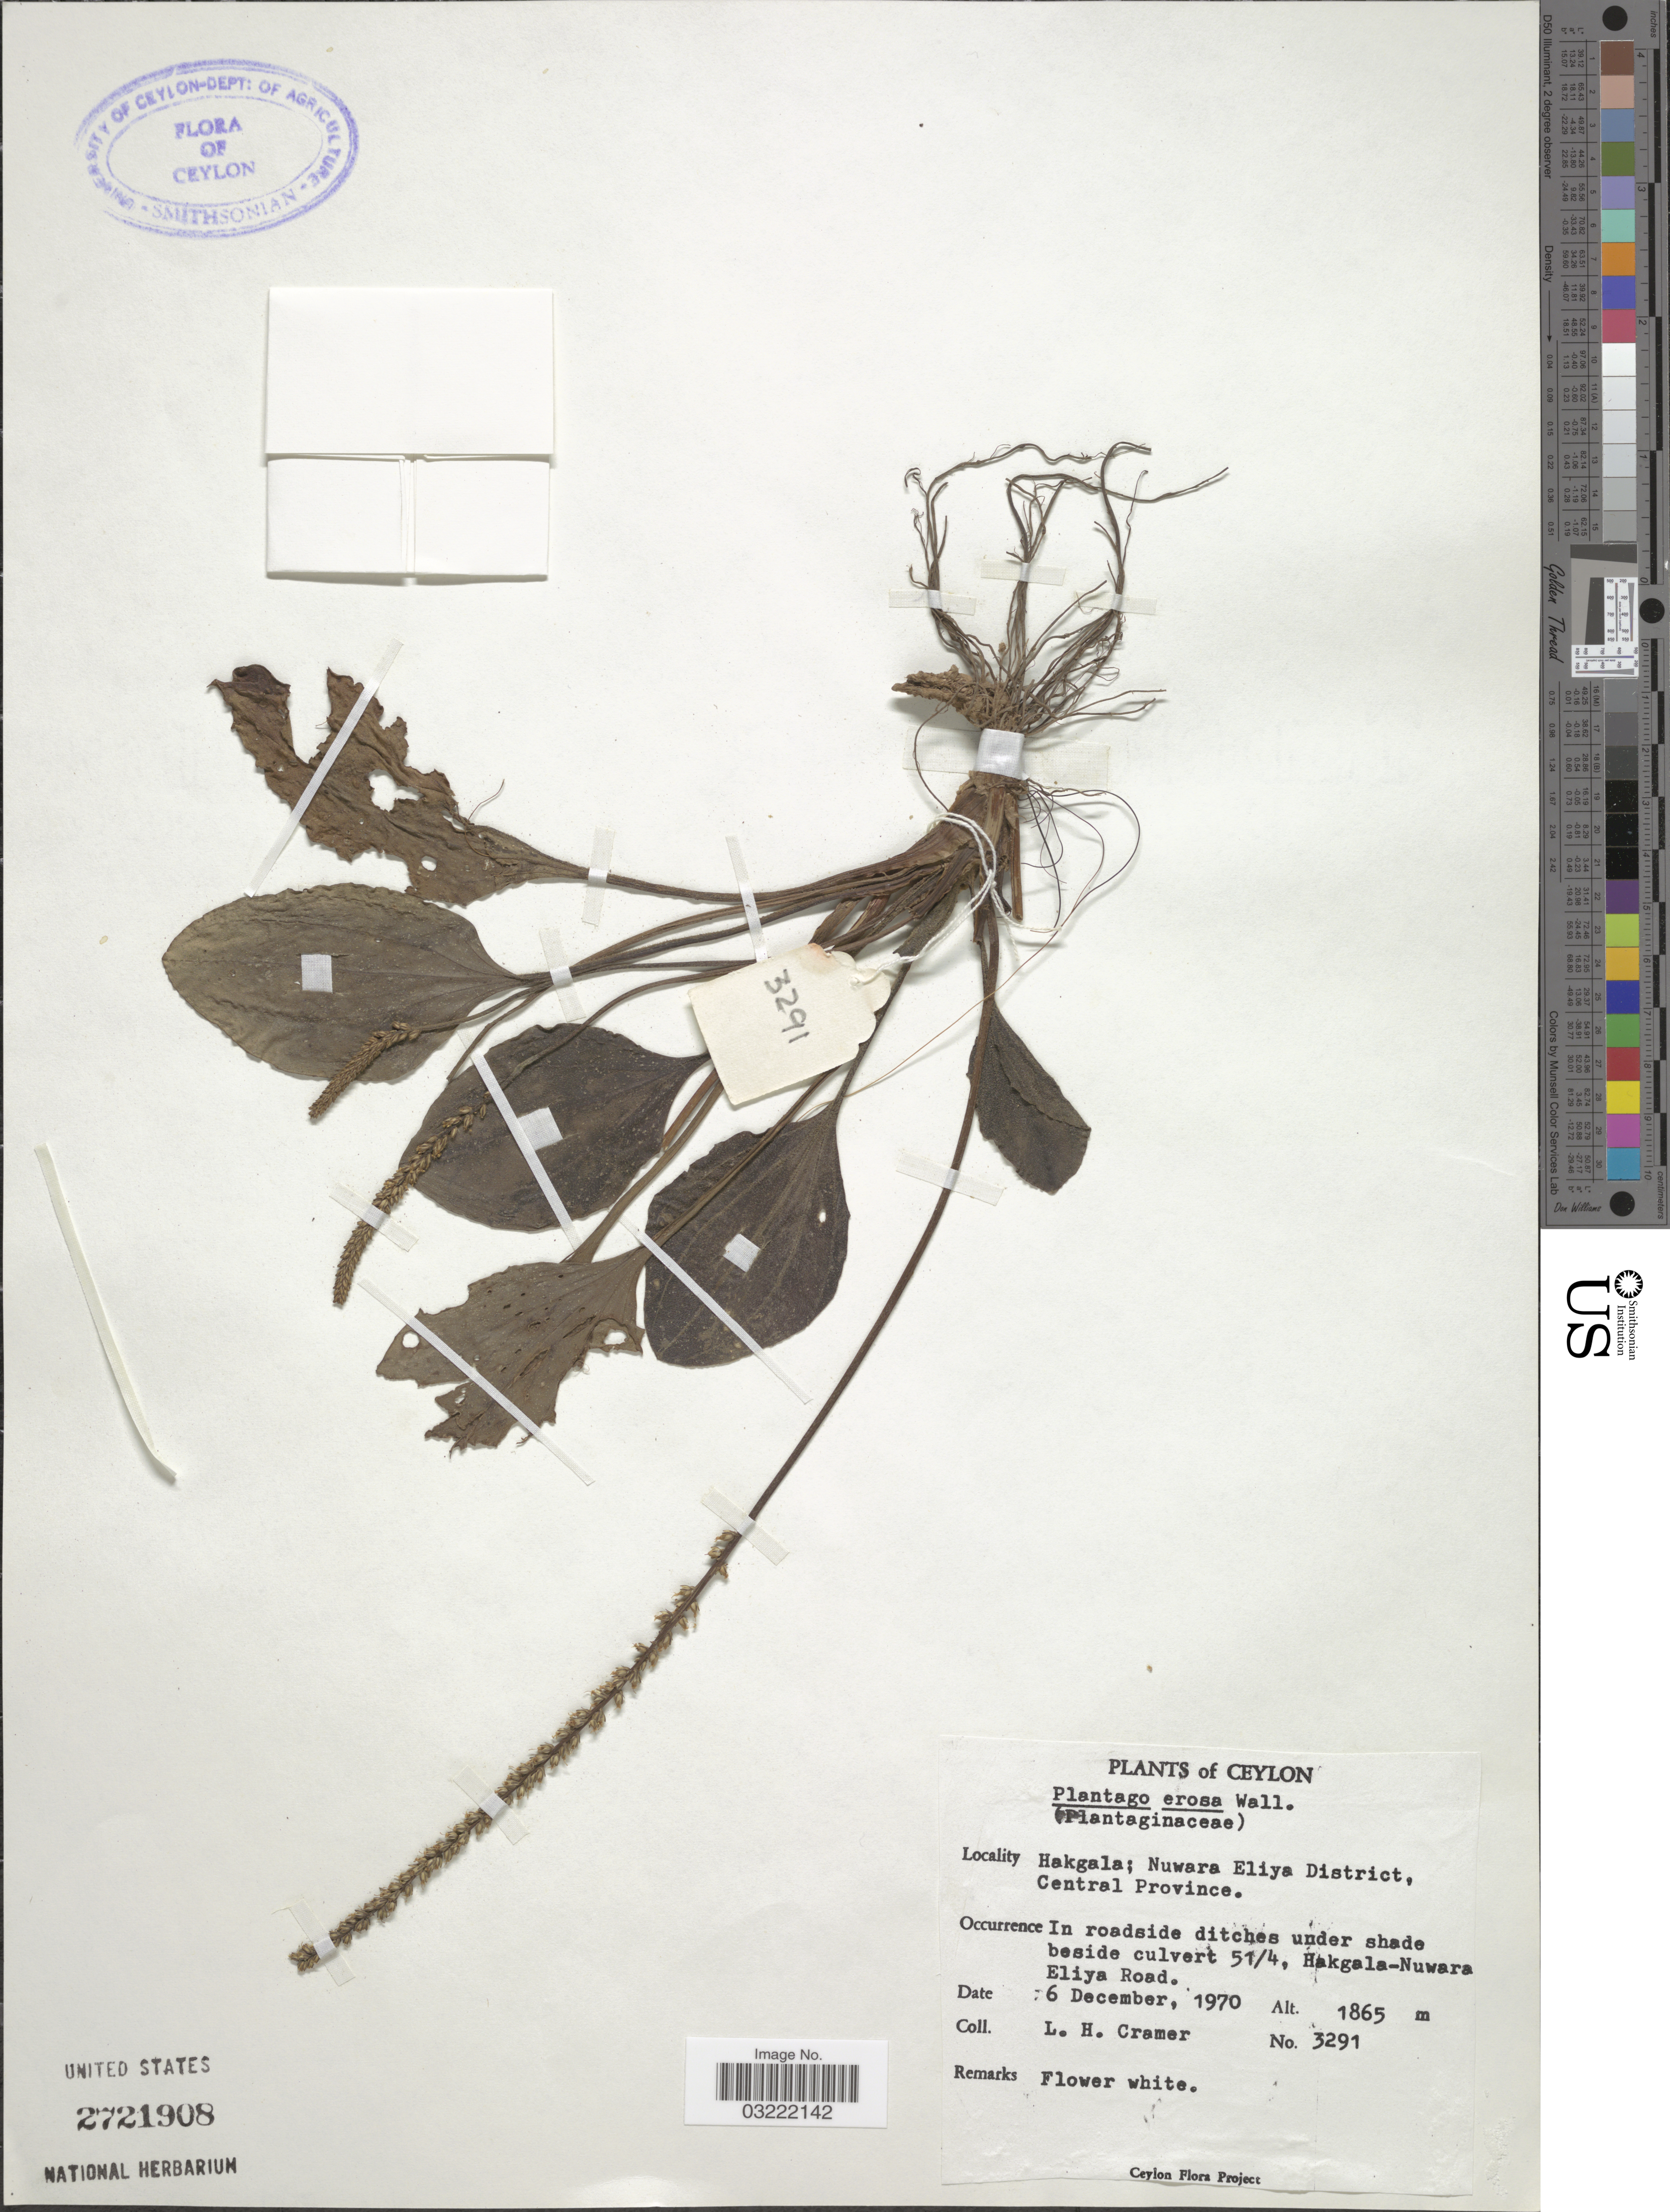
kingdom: Plantae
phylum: Tracheophyta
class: Magnoliopsida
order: Lamiales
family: Plantaginaceae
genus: Plantago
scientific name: Plantago erosa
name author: Wall.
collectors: L. H. Cramer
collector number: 3291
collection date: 1970-12-06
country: Sri Lanka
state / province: Central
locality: Ceylon. Hakgala; Nuwara Eliya District. Beside culvert 51/4, Hakgala-Nuwara Eliya Road.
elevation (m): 1865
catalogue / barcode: US 2721908